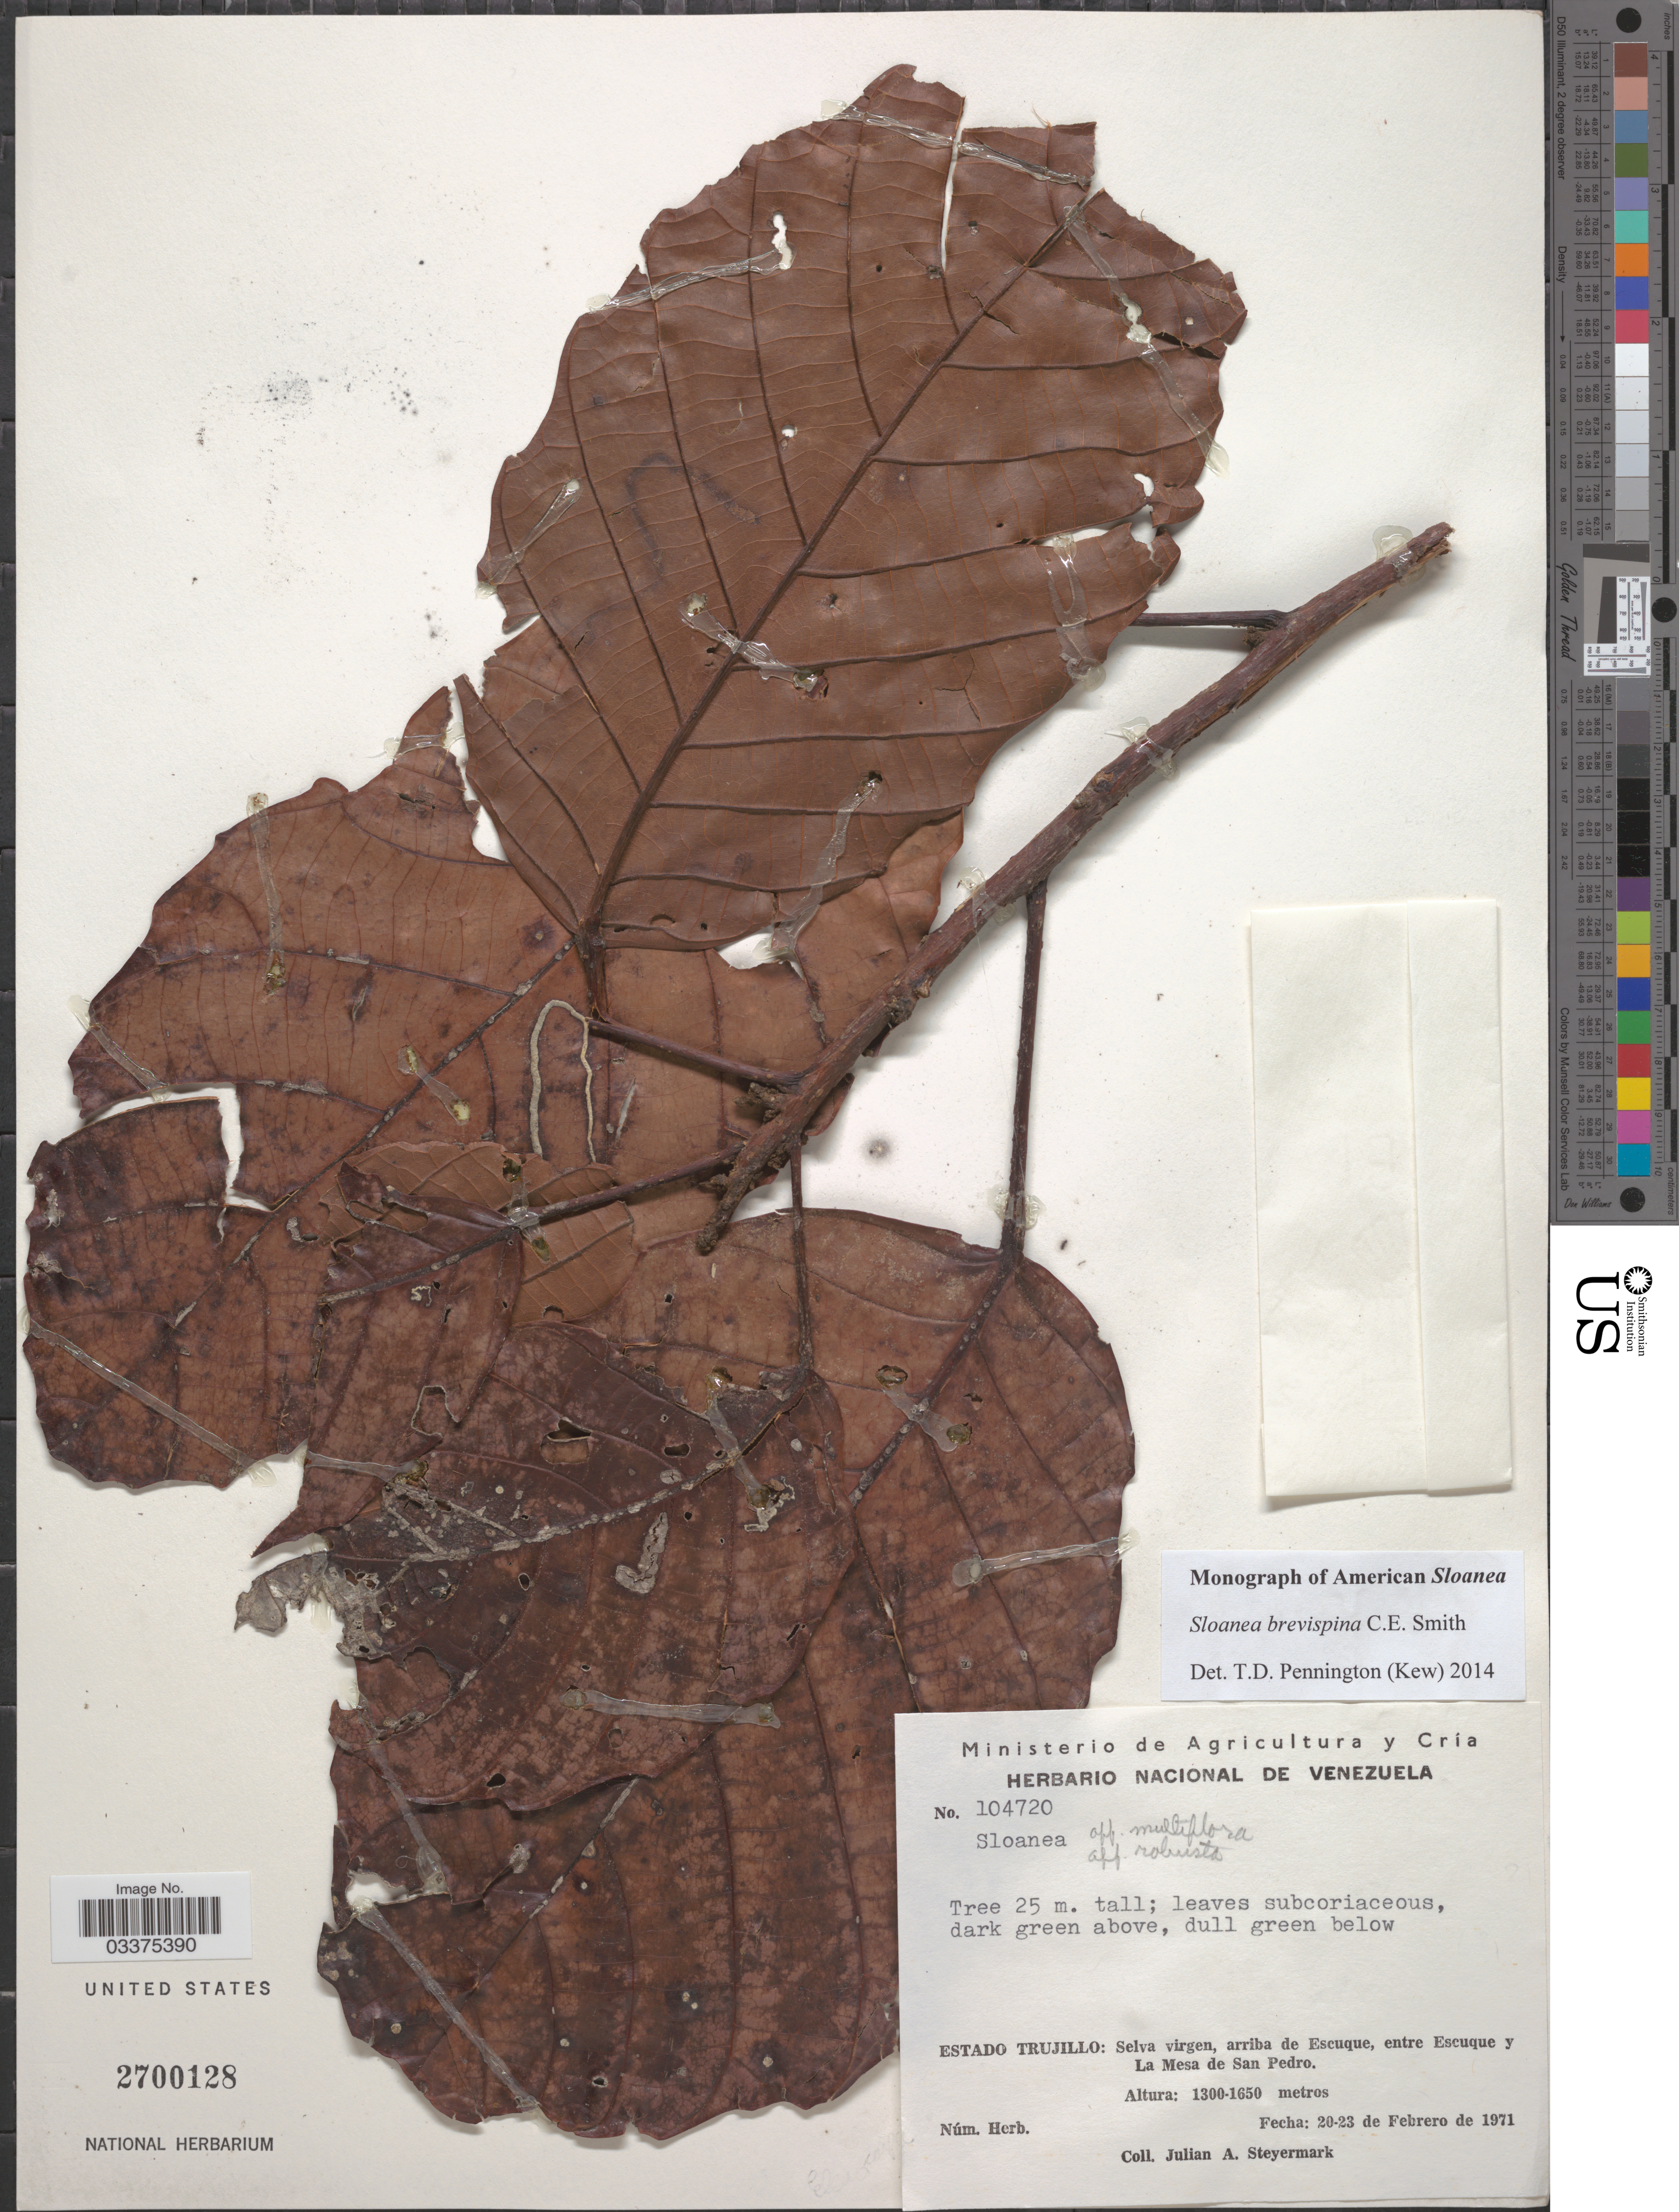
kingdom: Plantae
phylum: Tracheophyta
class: Magnoliopsida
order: Oxalidales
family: Elaeocarpaceae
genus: Sloanea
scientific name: Sloanea brevispina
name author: Earle Sm.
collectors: J. Steyermark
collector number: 104720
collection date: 1971-02-20/1971-02-23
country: Venezuela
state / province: Trujillo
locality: Selva virgen, arriba de Escuque, entre Escuque y La Mesa de San Pedro.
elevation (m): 1300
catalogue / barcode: US 2700128